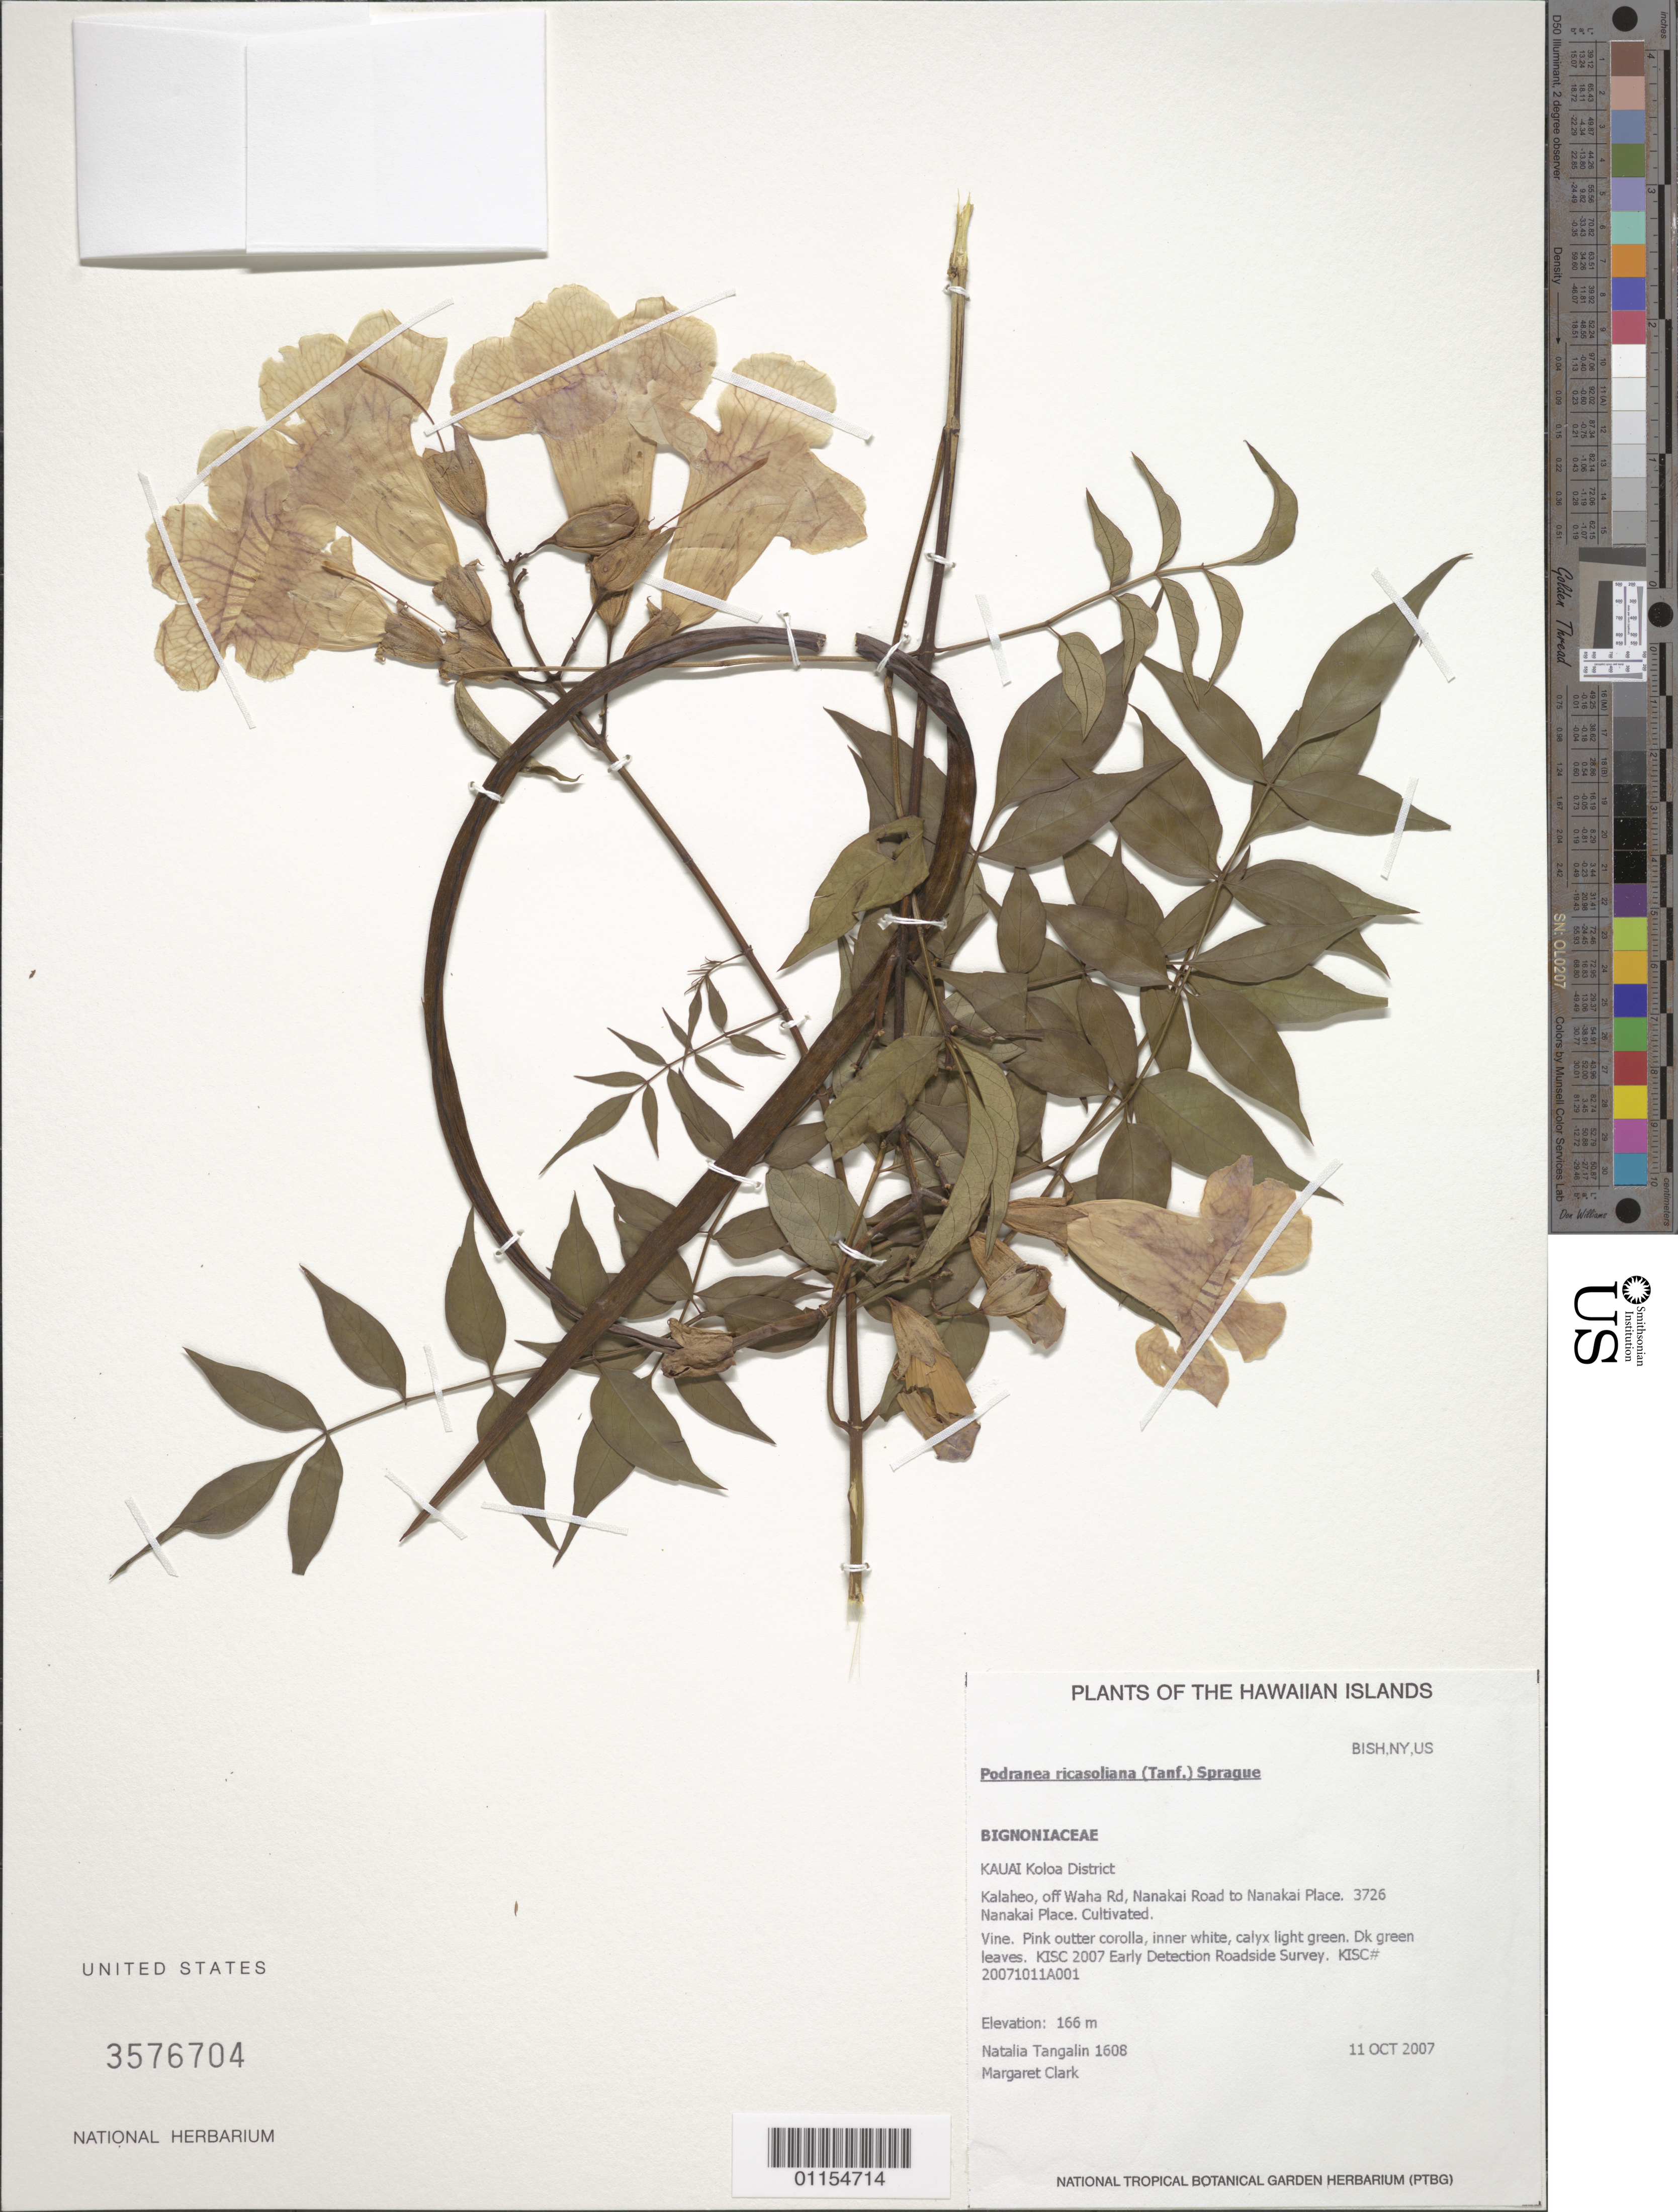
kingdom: Plantae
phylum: Tracheophyta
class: Magnoliopsida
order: Lamiales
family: Bignoniaceae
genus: Podranea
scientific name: Podranea ricasoliana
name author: (Tanfani) Sprague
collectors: N. Tangalin & M. Clark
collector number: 1608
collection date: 2007-10-11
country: United States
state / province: Hawaii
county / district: Kauai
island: Kaua'i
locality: Koloa District, Kalaheo, off Waha Rd., Nanakai road to Nanakai Place. 3726 Nanakai Place.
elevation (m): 166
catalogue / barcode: US 3576704